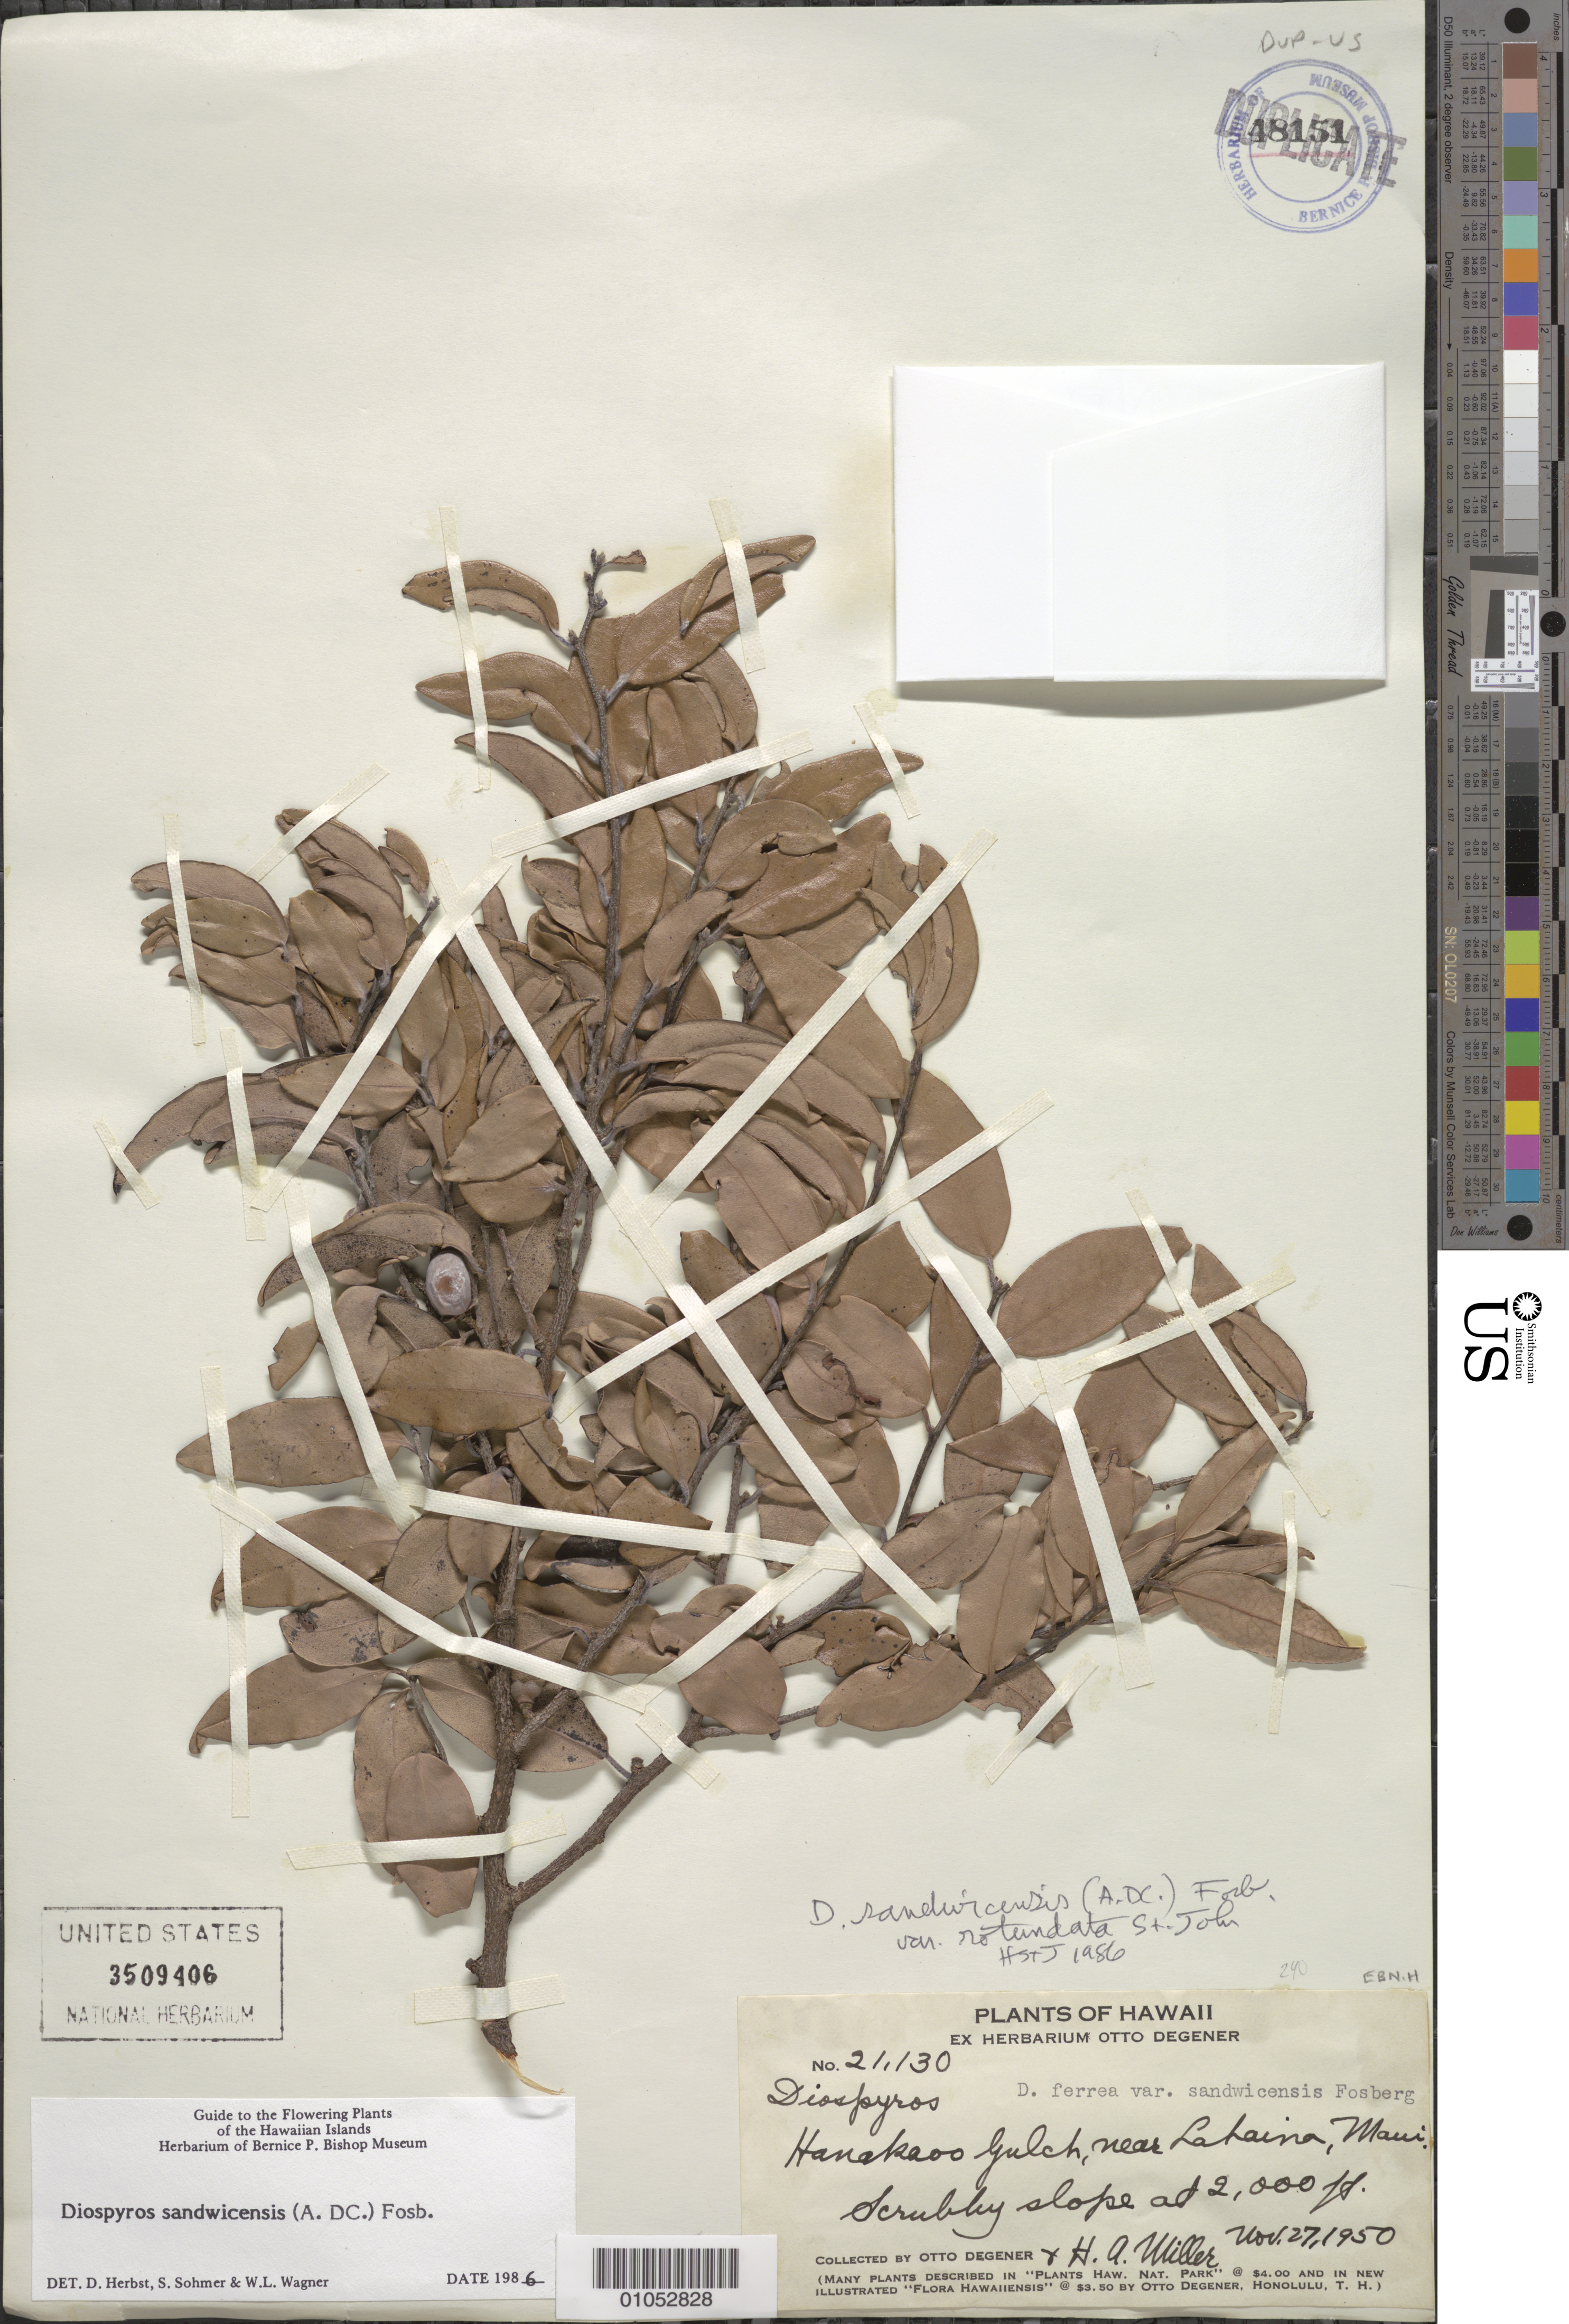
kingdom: Plantae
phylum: Tracheophyta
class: Magnoliopsida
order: Ericales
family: Ebenaceae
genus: Diospyros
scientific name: Diospyros sandwicensis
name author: (A. DC.) Fosberg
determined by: Herbst, D. R.; Sohmer, S. H.; Wagner, W. L.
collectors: O. Degener & H. A. Miller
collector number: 21130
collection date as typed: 27 Nov 1950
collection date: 1950-11-27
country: United States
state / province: Hawaii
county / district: Maui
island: Maui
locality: Hanakaoo Gulch, near Lahaina.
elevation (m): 609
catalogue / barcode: US 3509406